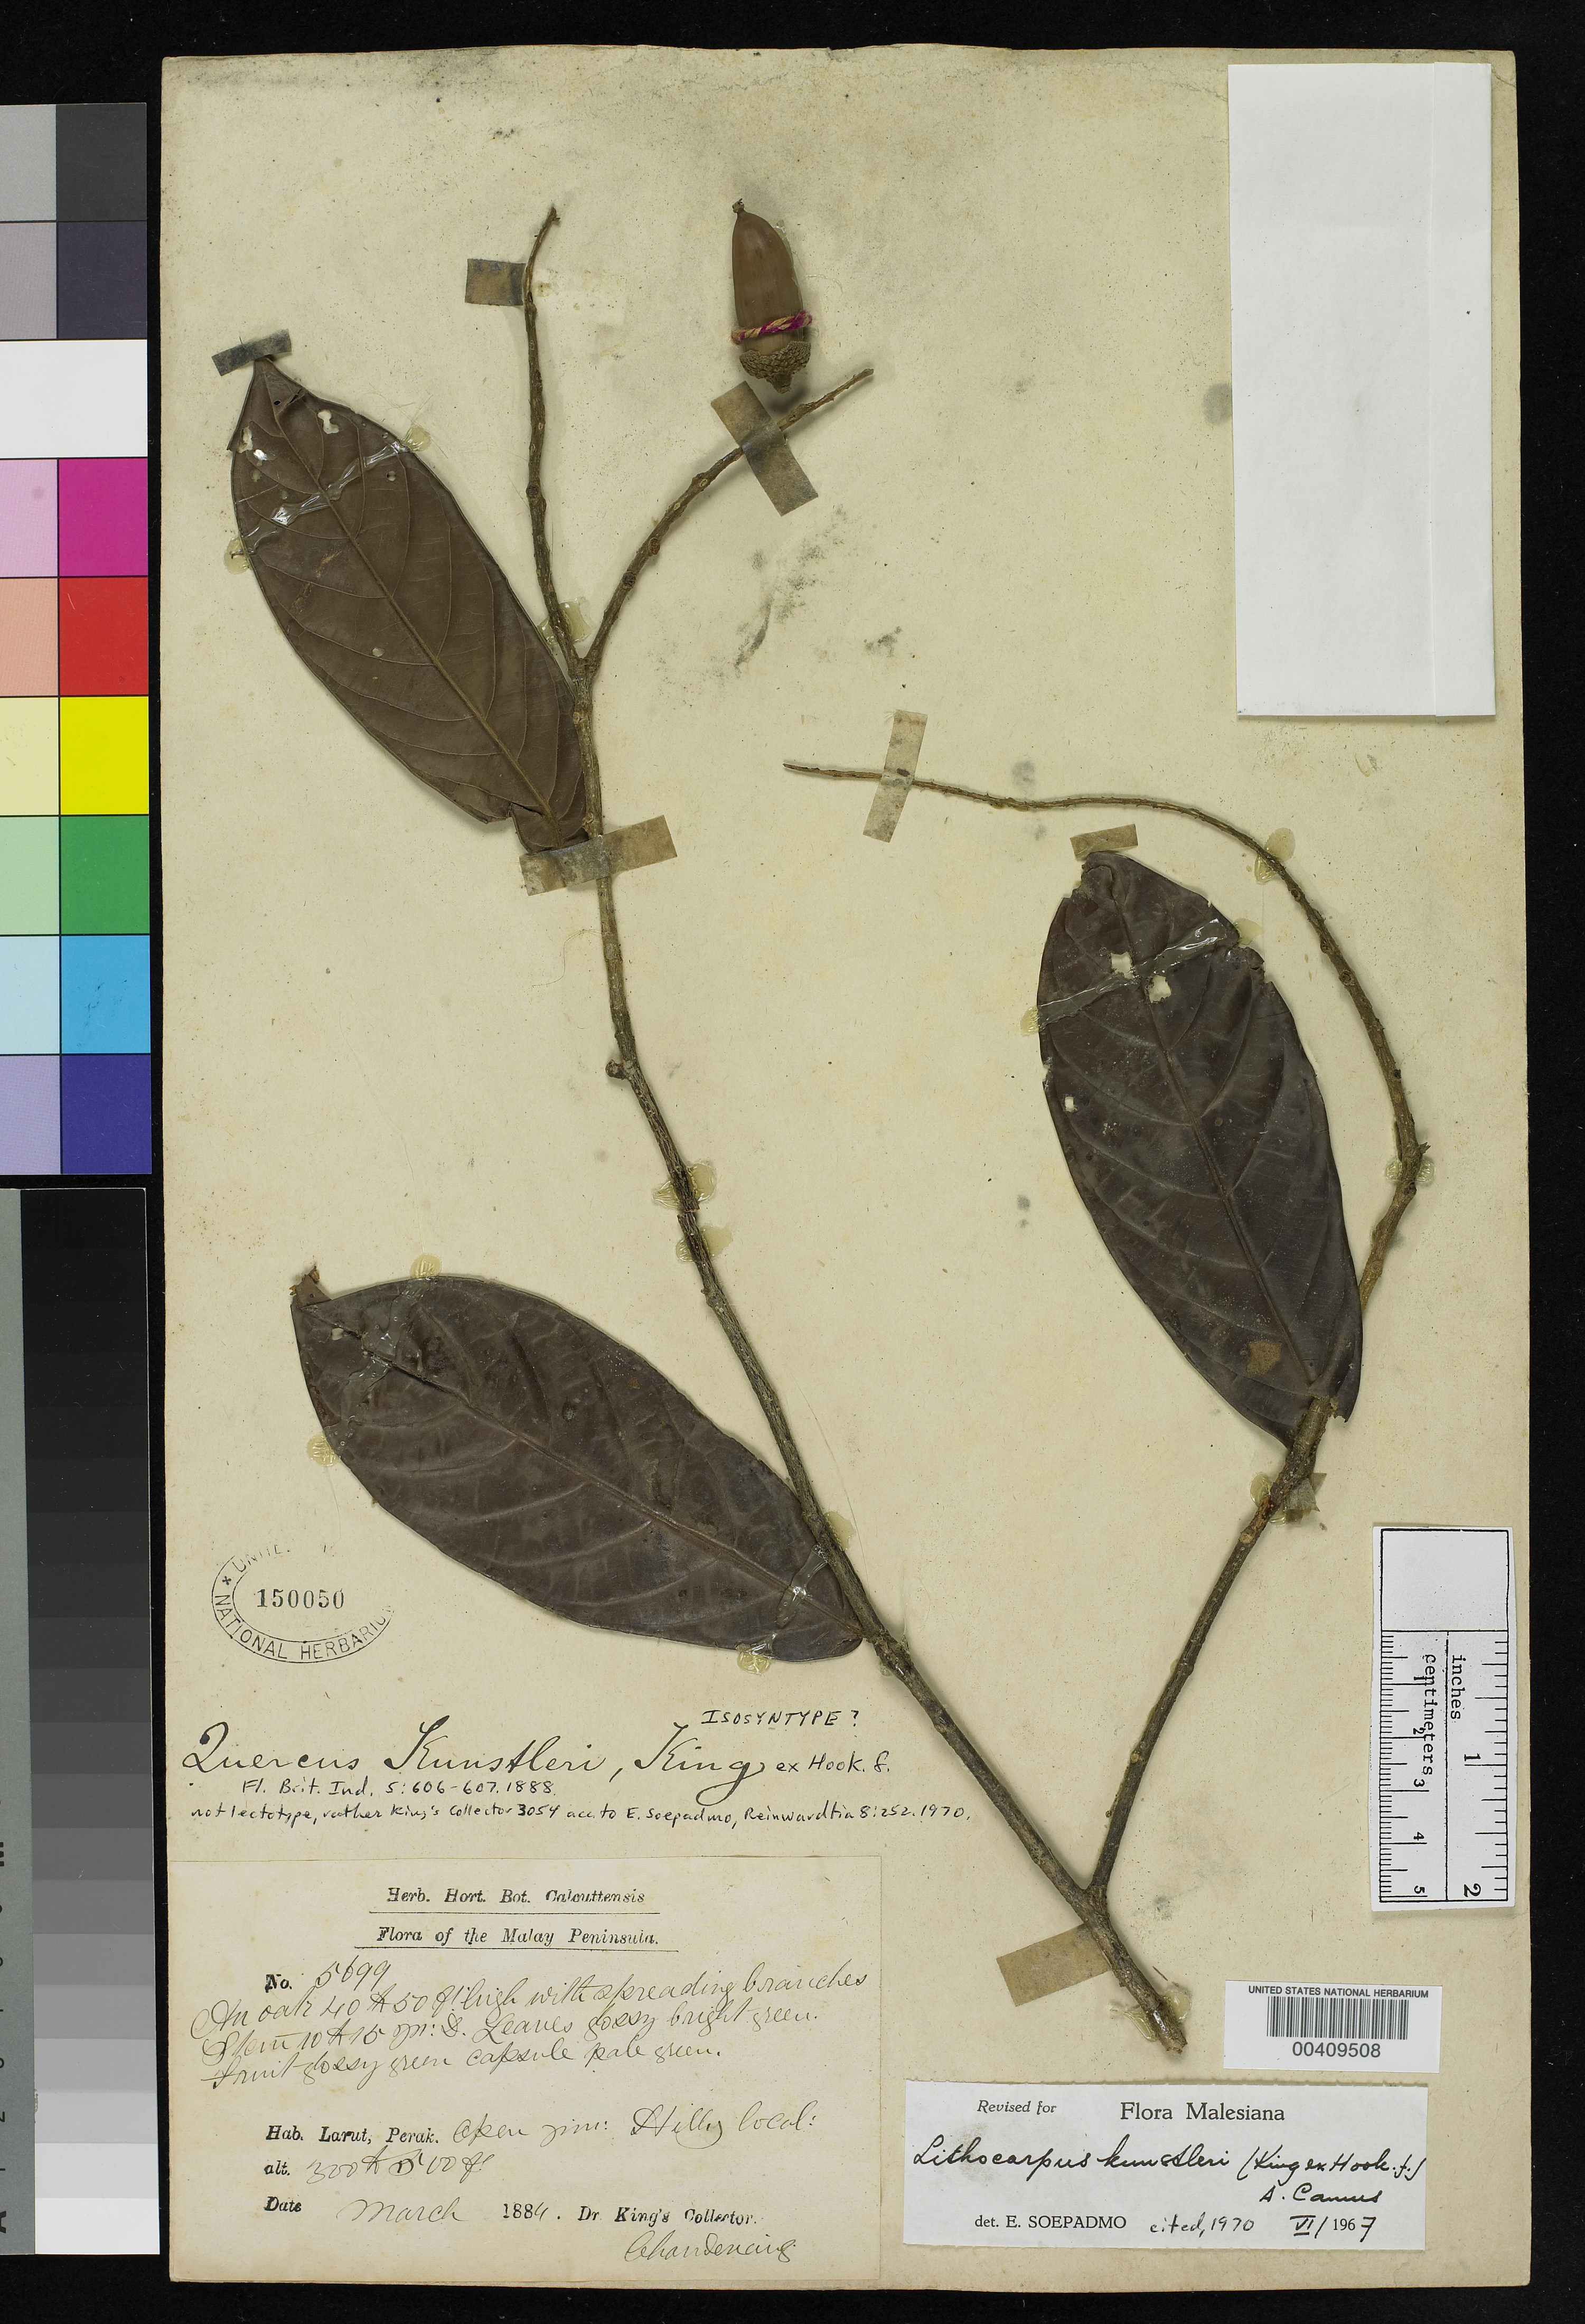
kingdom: Plantae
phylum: Tracheophyta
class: Magnoliopsida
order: Fagales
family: Fagaceae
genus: Quercus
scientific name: Quercus kunstleri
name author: King ex Hook. f.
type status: Isosyntype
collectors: H. Kunstler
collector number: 5699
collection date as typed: Mar 1884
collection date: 1884-03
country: Malaysia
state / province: Perak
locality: Larut, Candencing. [Malay Peninsula]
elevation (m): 91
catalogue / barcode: US 150050